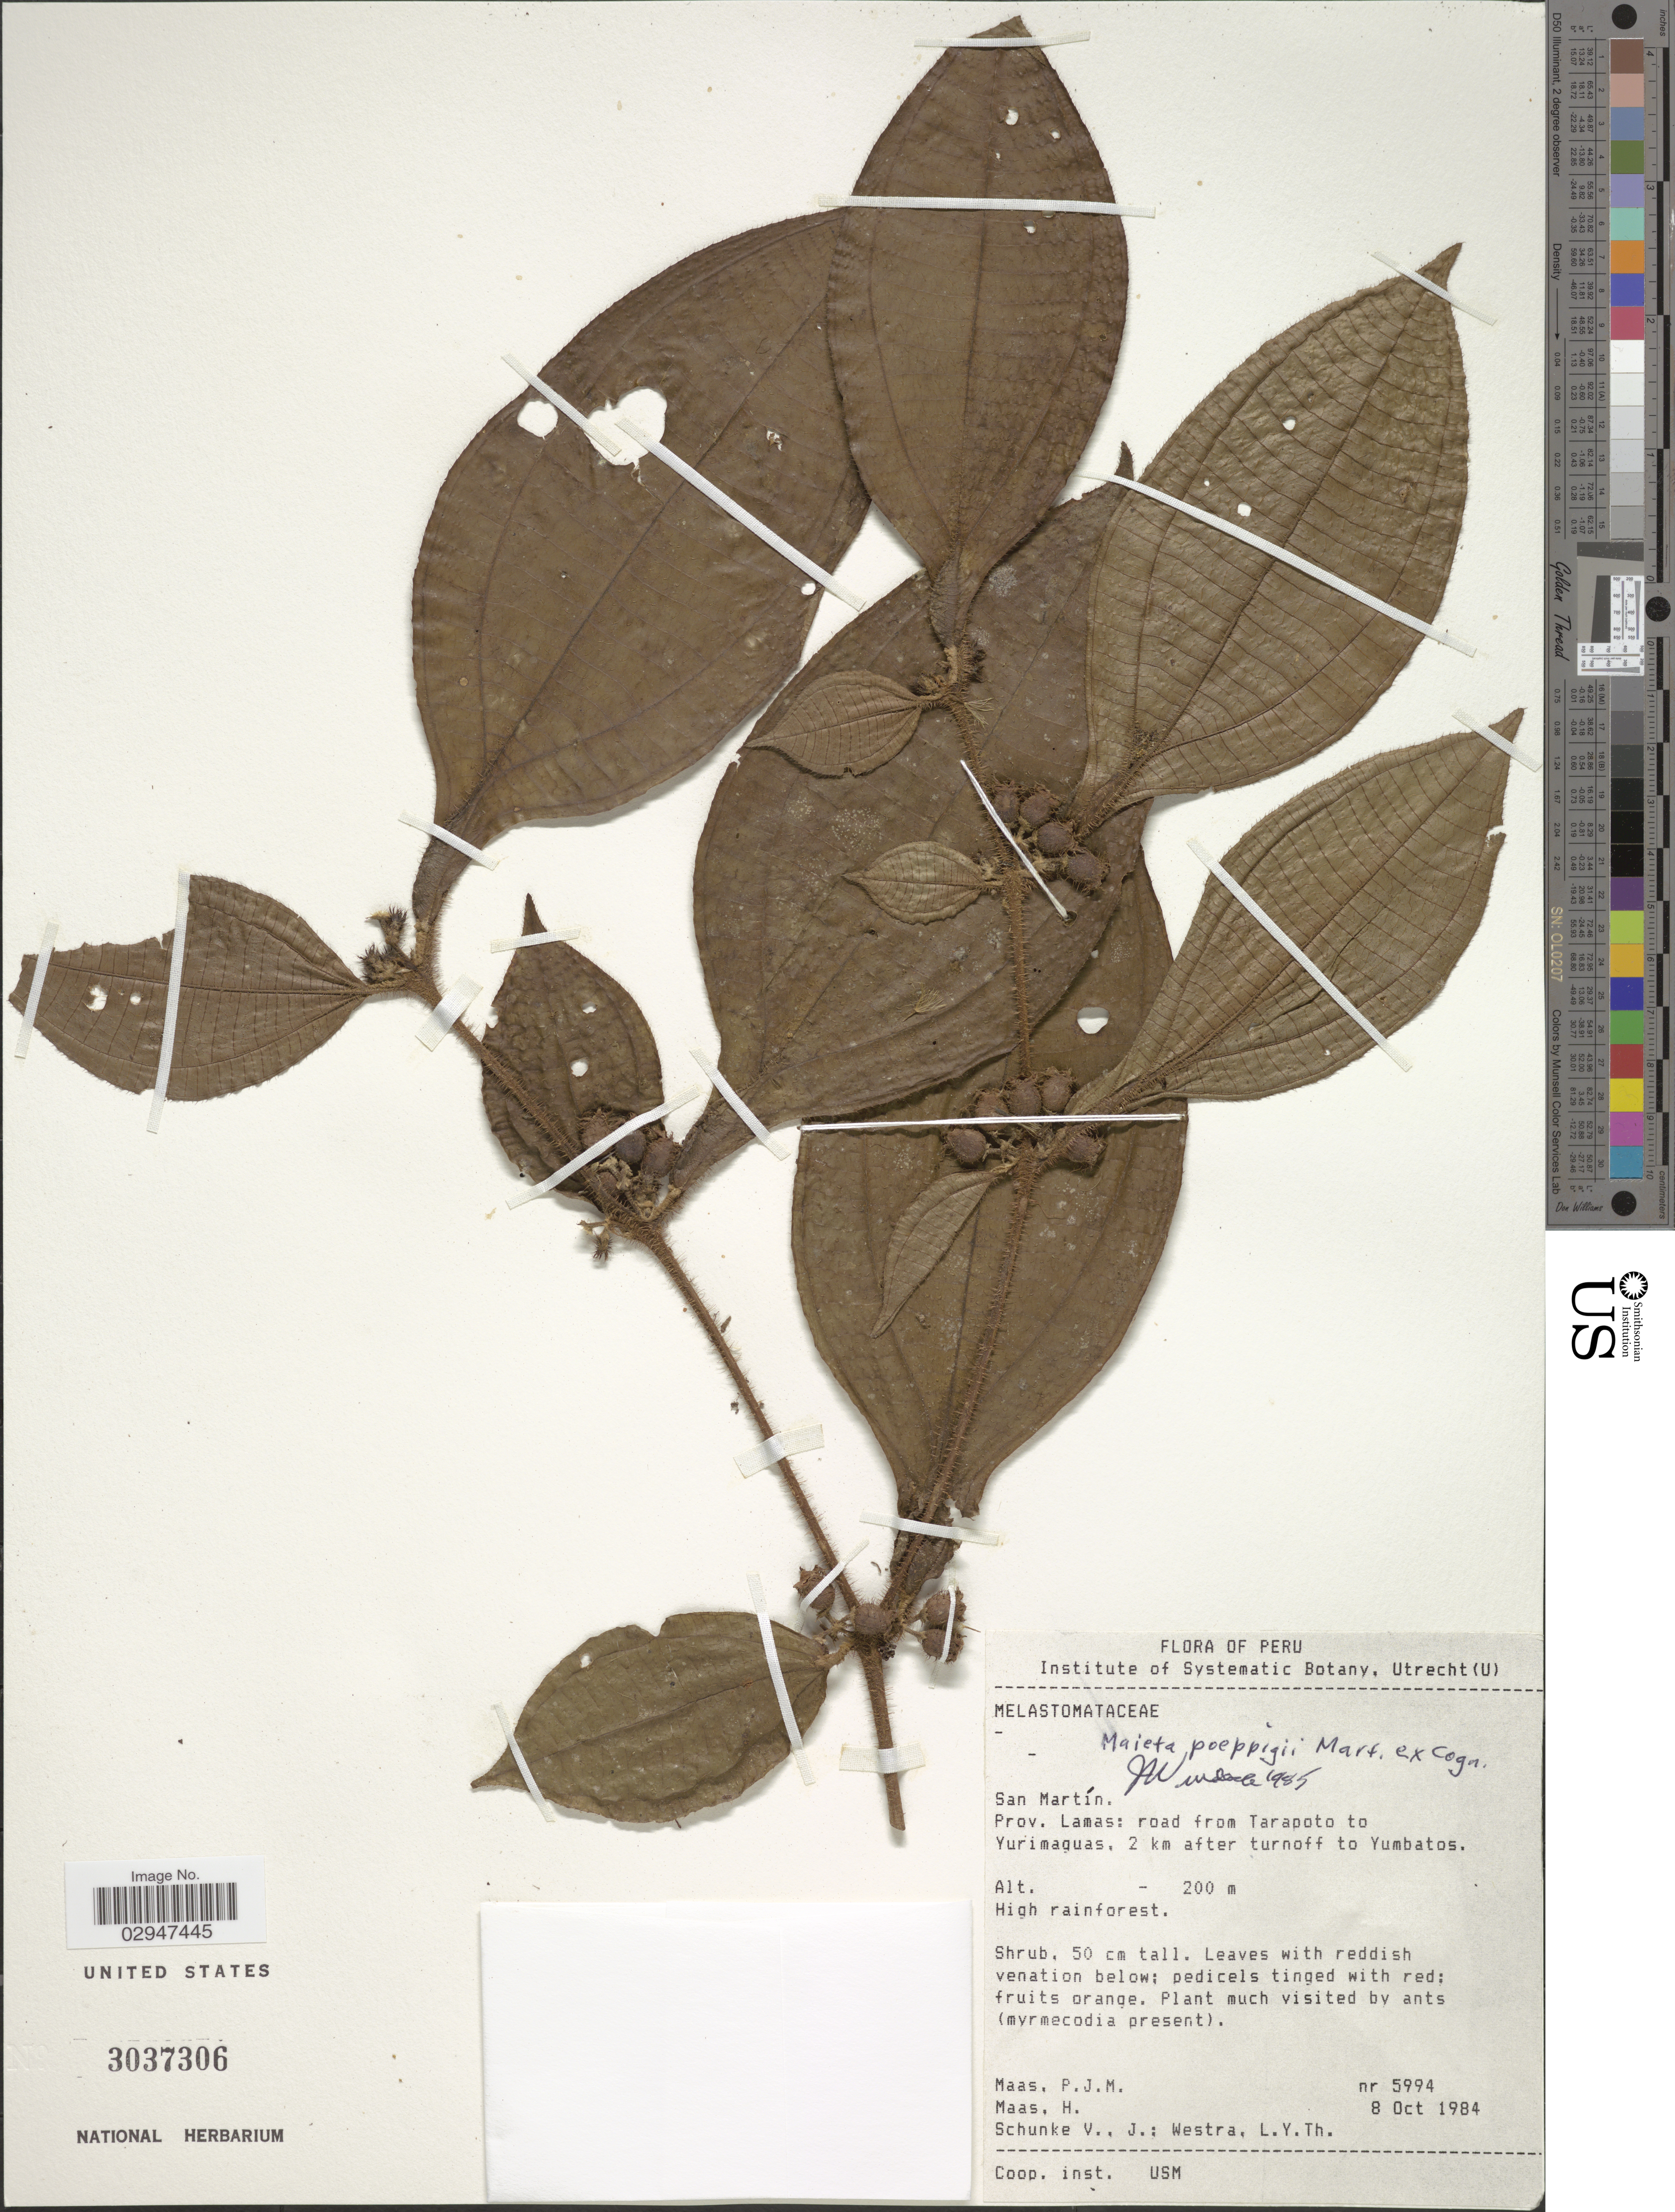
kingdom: Plantae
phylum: Tracheophyta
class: Magnoliopsida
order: Myrtales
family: Melastomataceae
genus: Maieta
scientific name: Maieta poeppigii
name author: Mart. ex Cogn.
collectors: P. Maas, H. Maas, J. Schunke Vigo & L. Y. T. Westra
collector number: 5994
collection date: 1984-10-08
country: Peru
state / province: San Martín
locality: Prov. Lamas: road from Tarapoto to Yurimaguas, 2 km after turnoff to Yumbatos.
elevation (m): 200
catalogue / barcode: US 3037306